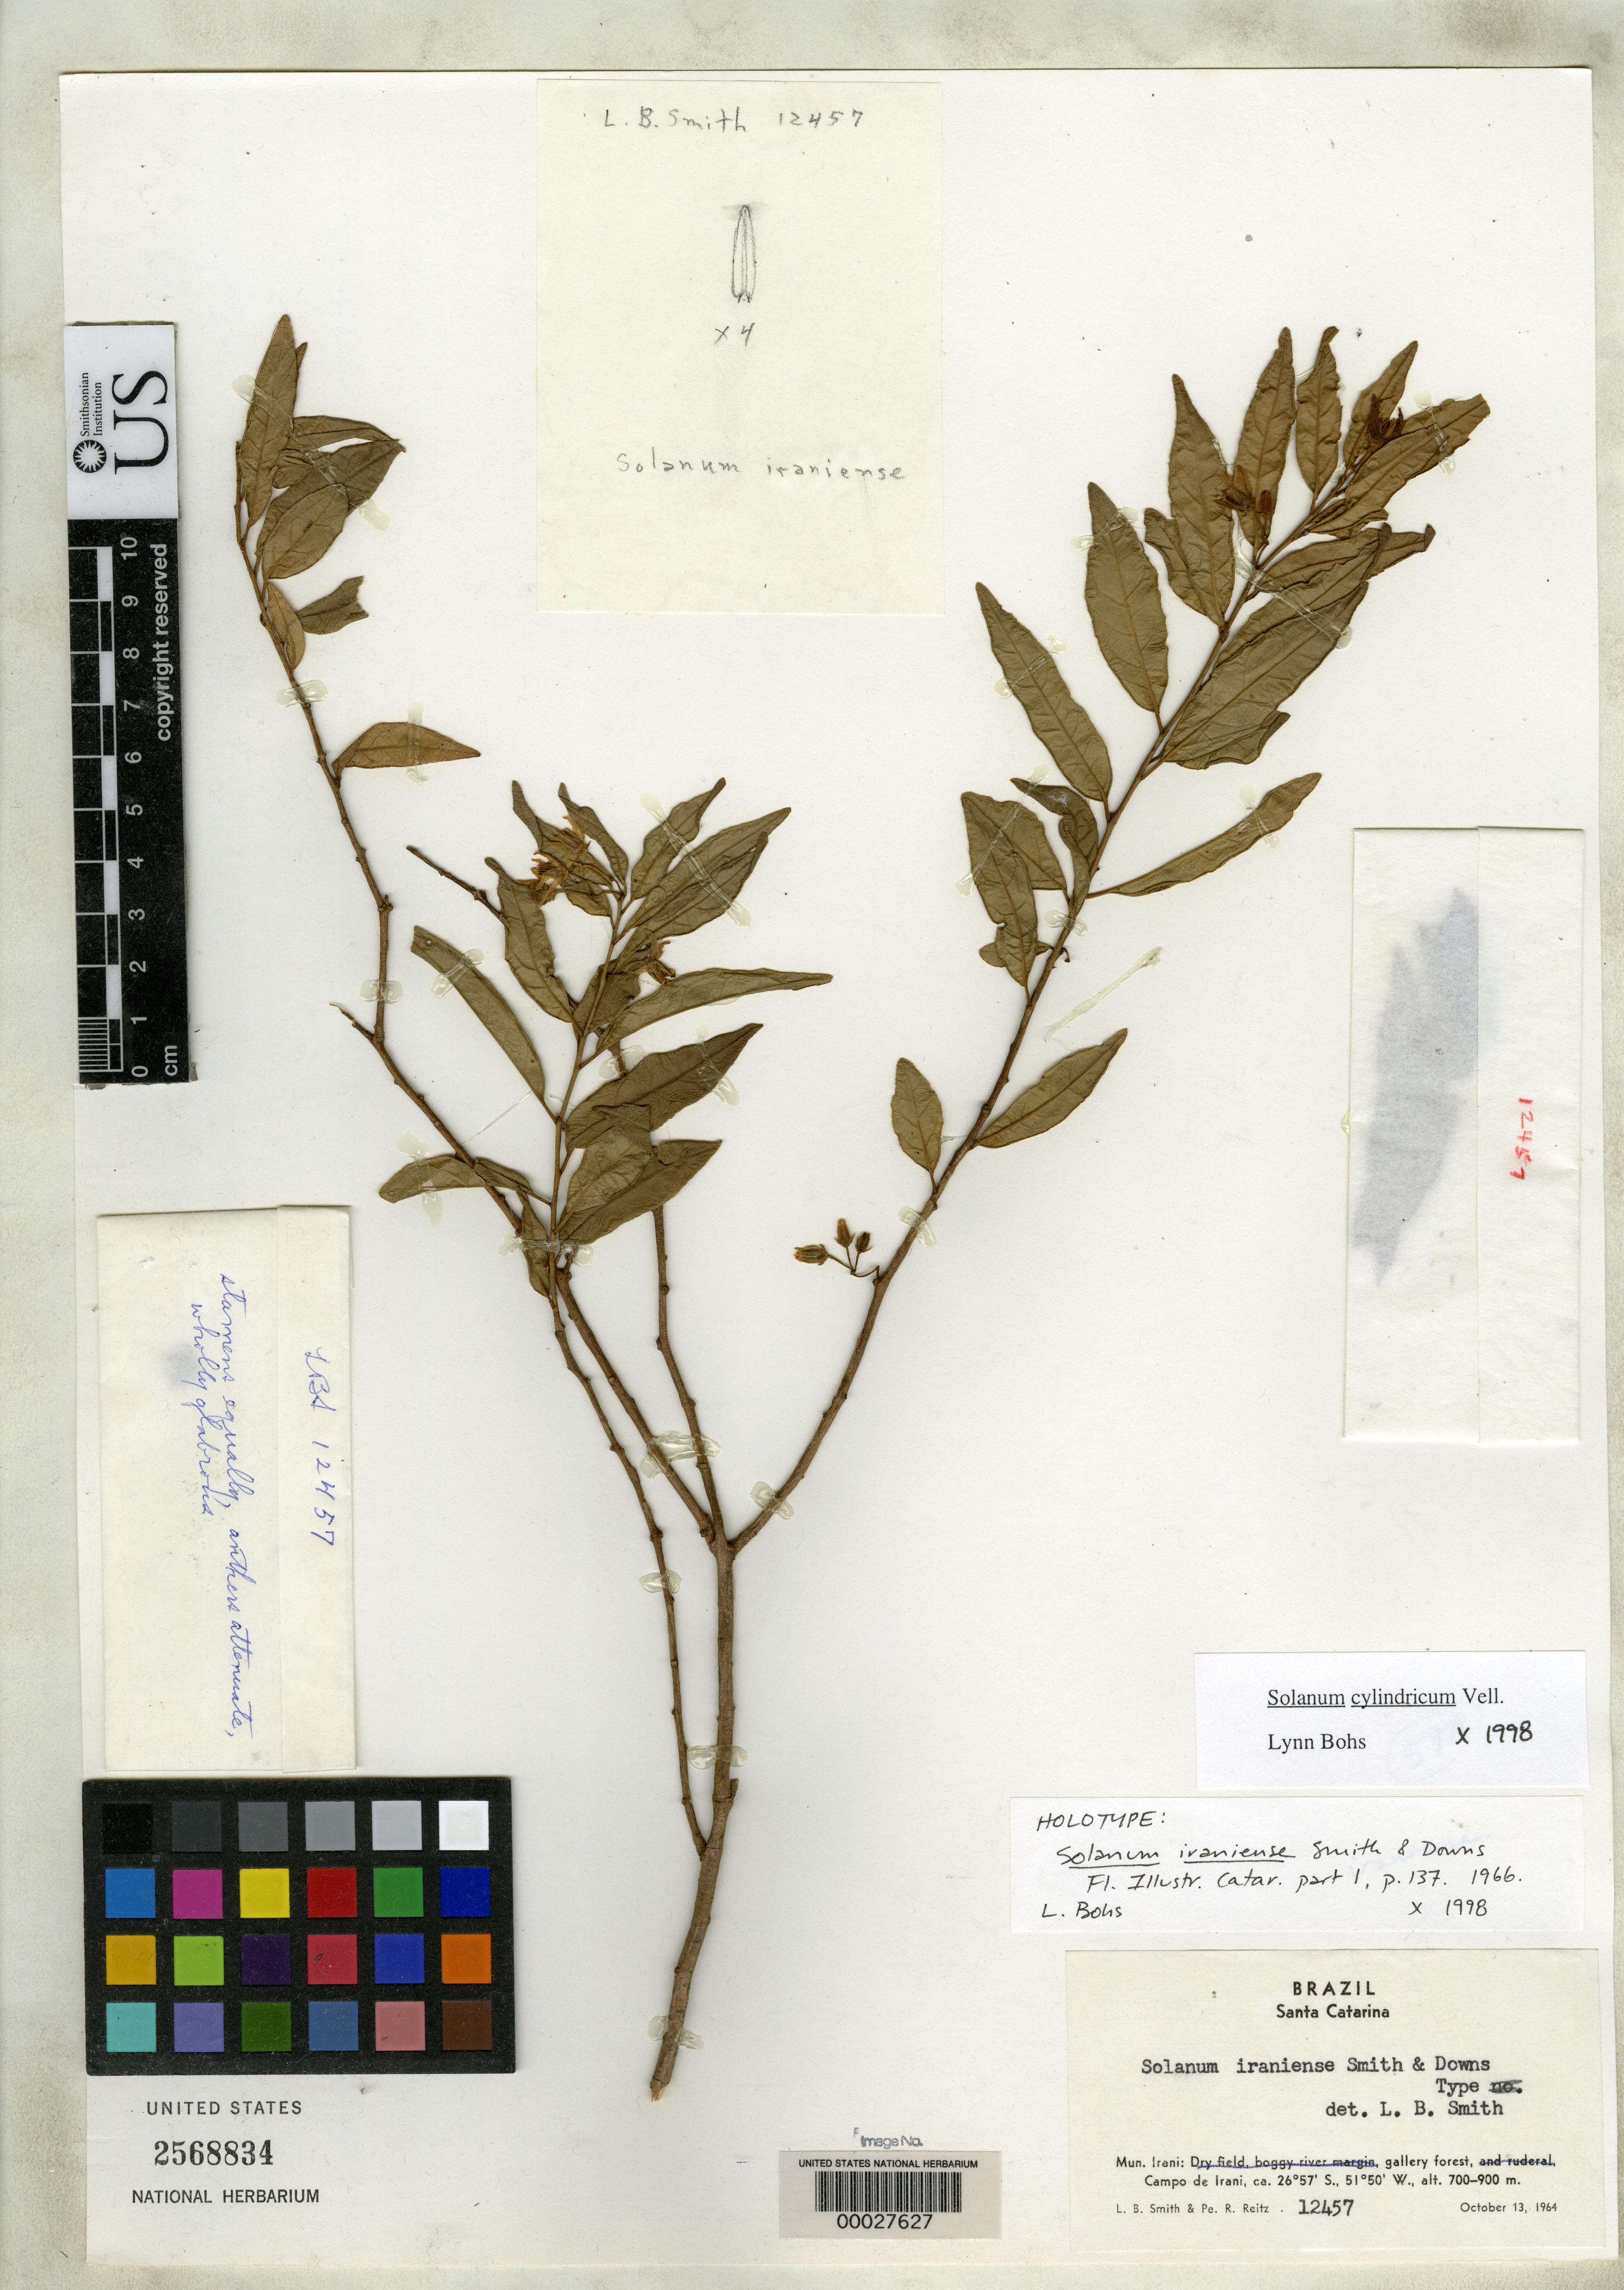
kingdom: Plantae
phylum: Tracheophyta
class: Magnoliopsida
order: Solanales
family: Solanaceae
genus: Solanum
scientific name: Solanum iraniense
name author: L.B. Sm. & Downs in Reitz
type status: Holotype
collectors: L. Smith & R. Reitz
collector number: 12457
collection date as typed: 13 Oct 1964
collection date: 1964-10-13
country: Brazil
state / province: Santa Catarina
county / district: Irani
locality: Campo de Irani.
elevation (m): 700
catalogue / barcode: US 2568834